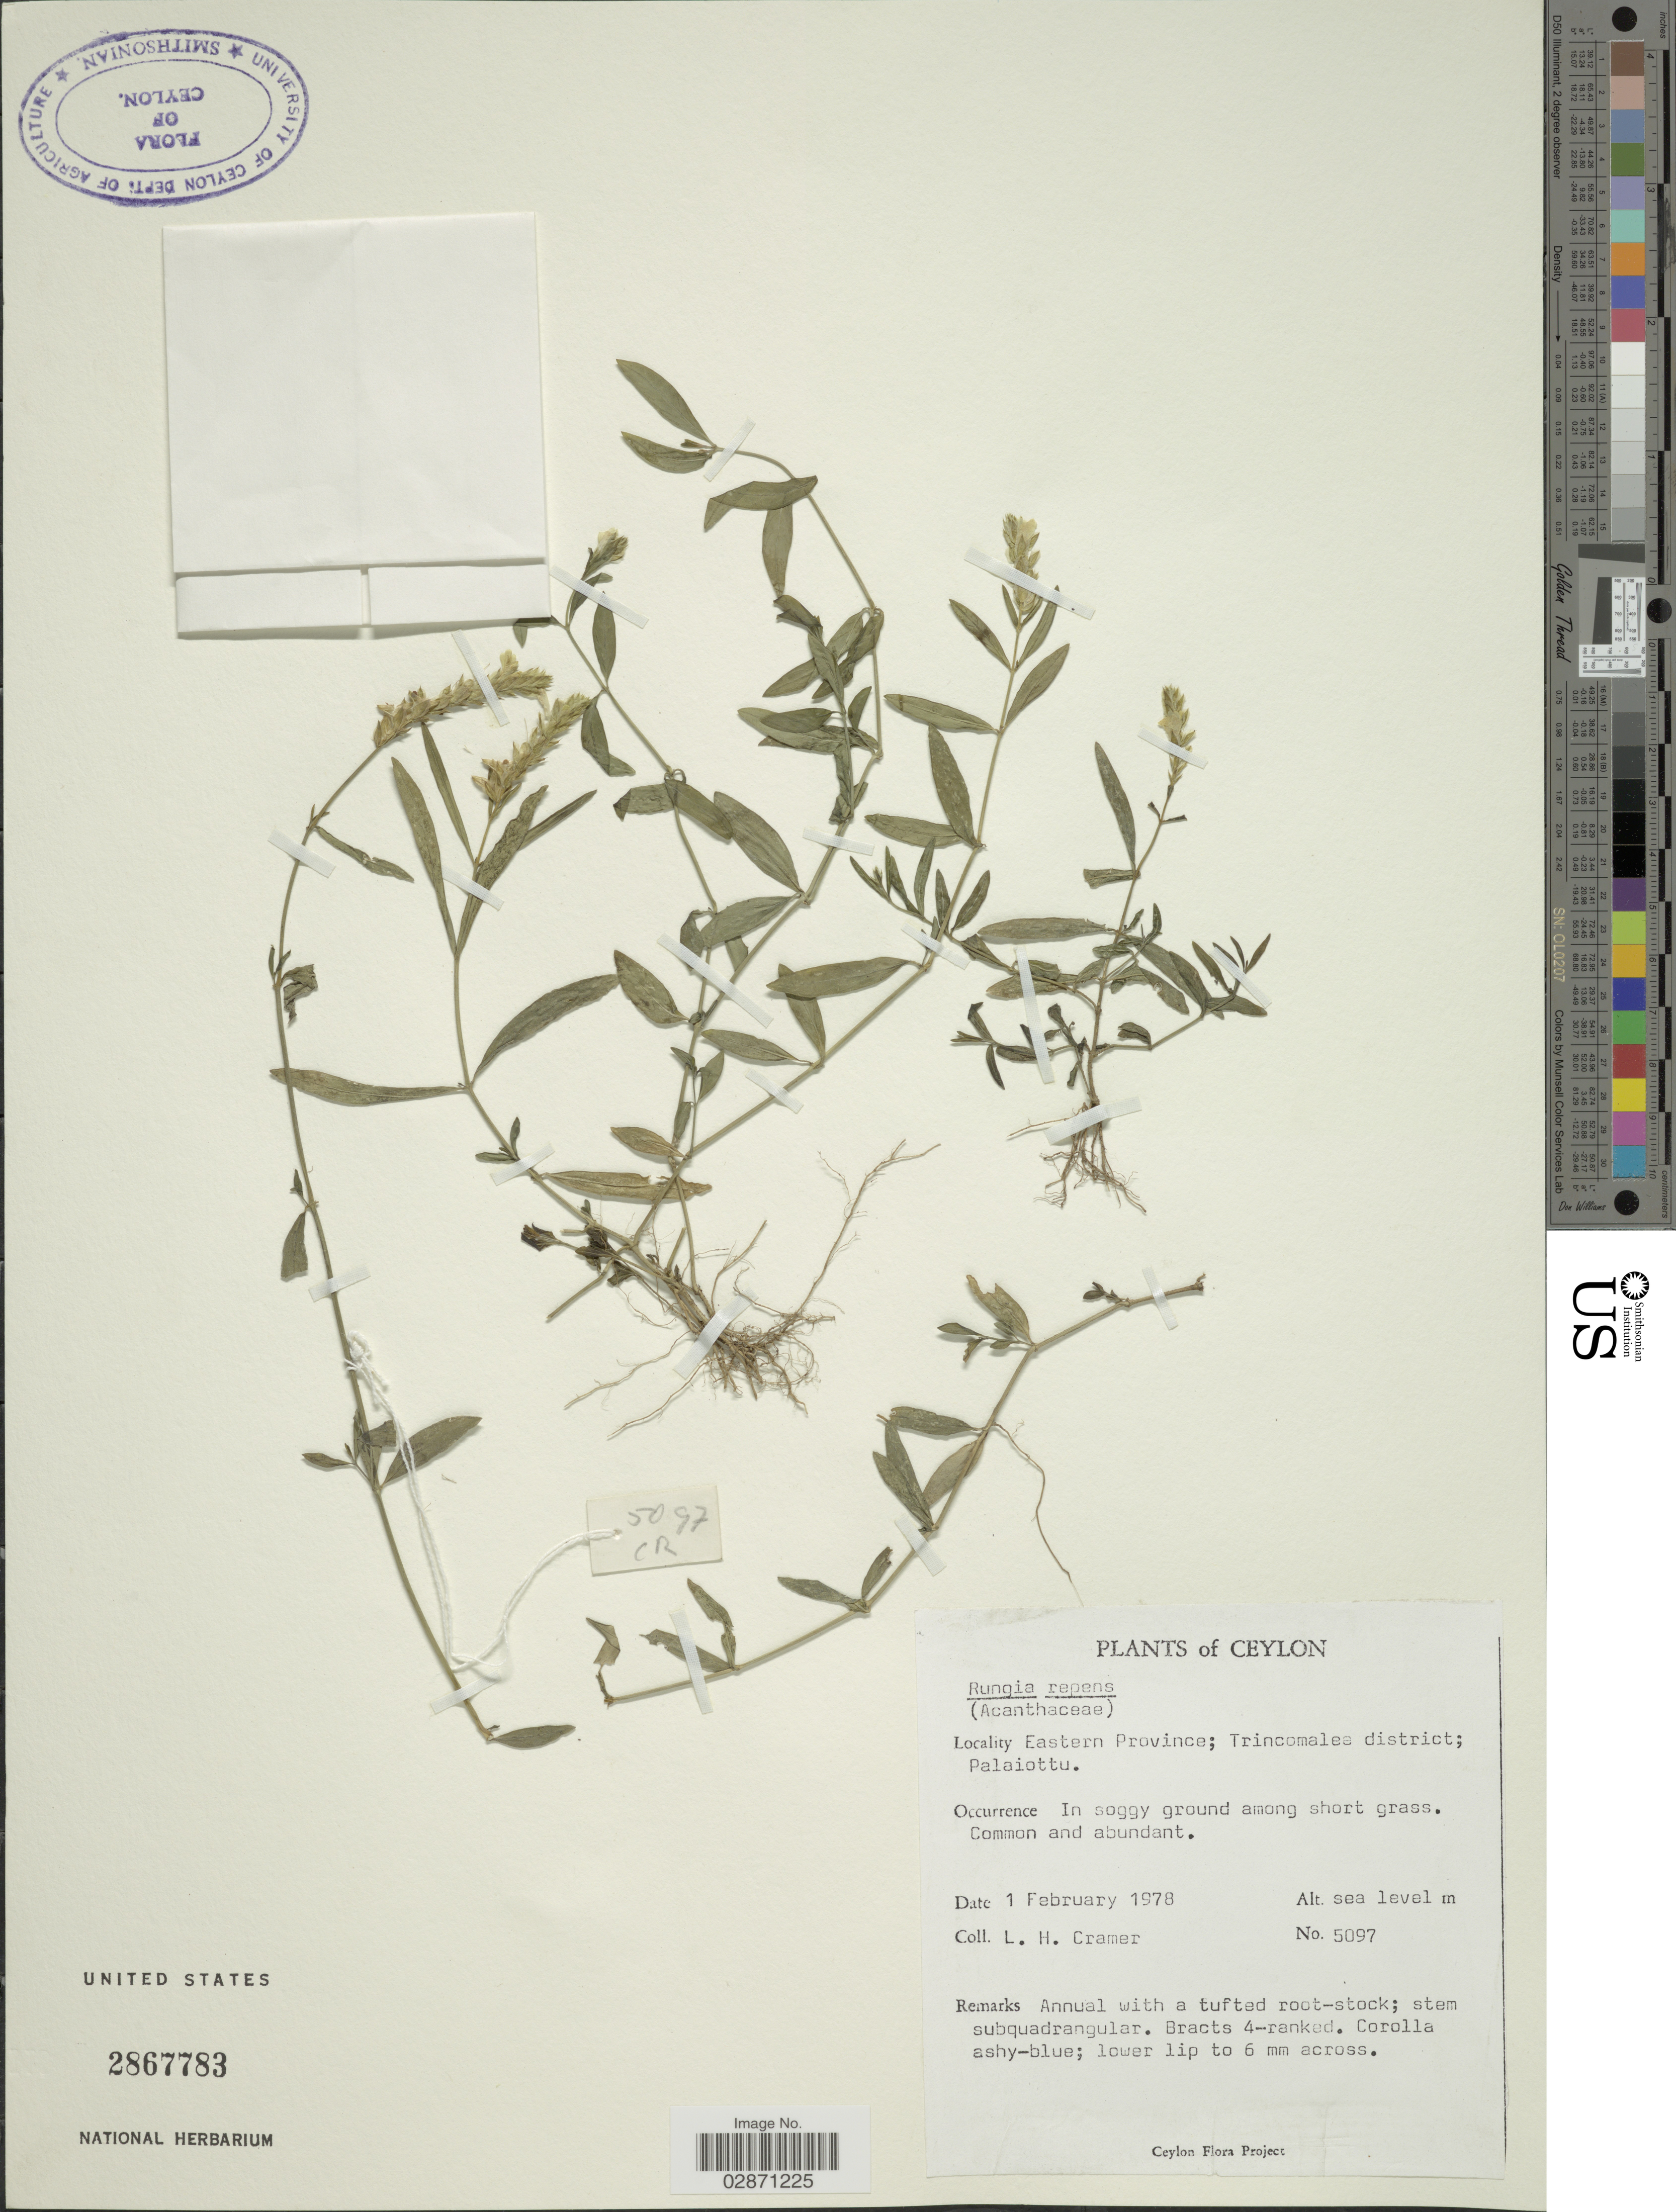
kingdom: Plantae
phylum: Tracheophyta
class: Magnoliopsida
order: Lamiales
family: Acanthaceae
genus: Rungia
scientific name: Rungia repens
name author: (L.) Nees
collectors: L. H. Cramer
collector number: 5097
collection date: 1978-02-01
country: Sri Lanka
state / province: Eastern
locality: Ceylon. Trincomalee district; Palaiottu.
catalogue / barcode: US 2867783